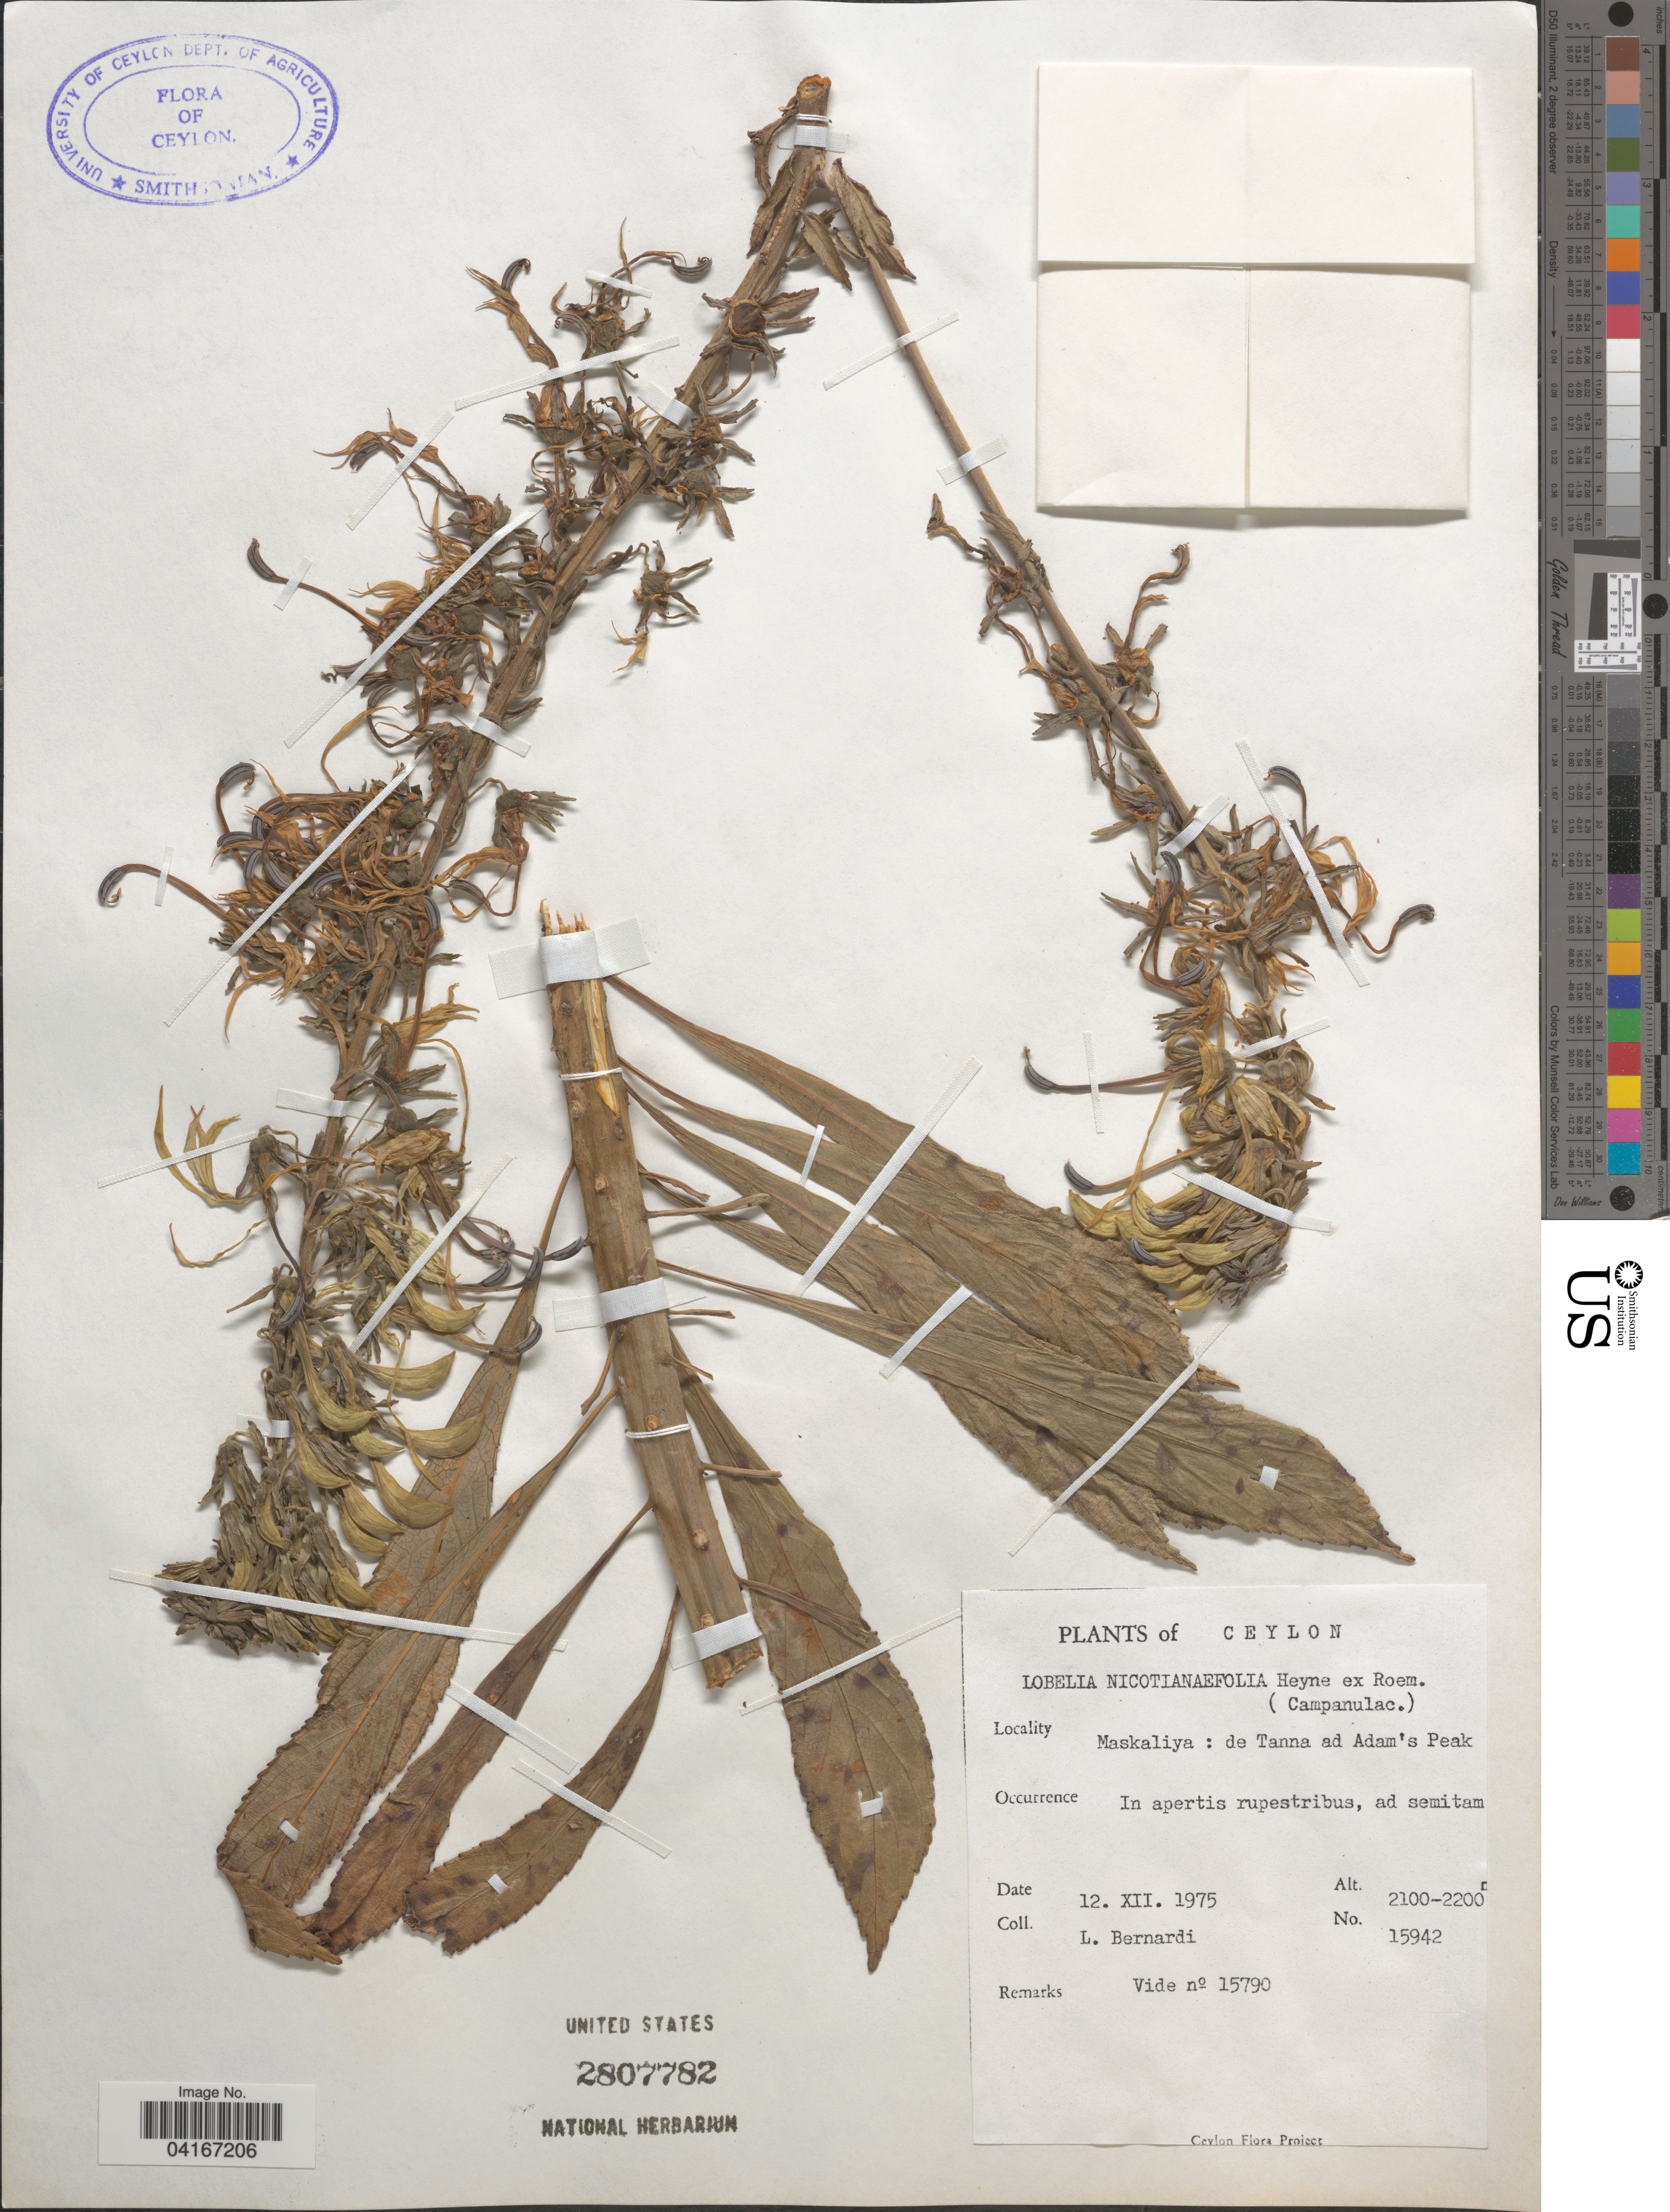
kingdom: Plantae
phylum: Tracheophyta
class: Magnoliopsida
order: Asterales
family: Campanulaceae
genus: Lobelia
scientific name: Lobelia nicotianifolia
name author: Roth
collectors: L. Bernardi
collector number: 15942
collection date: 1975-12-12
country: Sri Lanka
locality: Ceylon. Maskaliya: de Tanna ad Adam's Peak.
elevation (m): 2100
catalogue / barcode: US 2807782